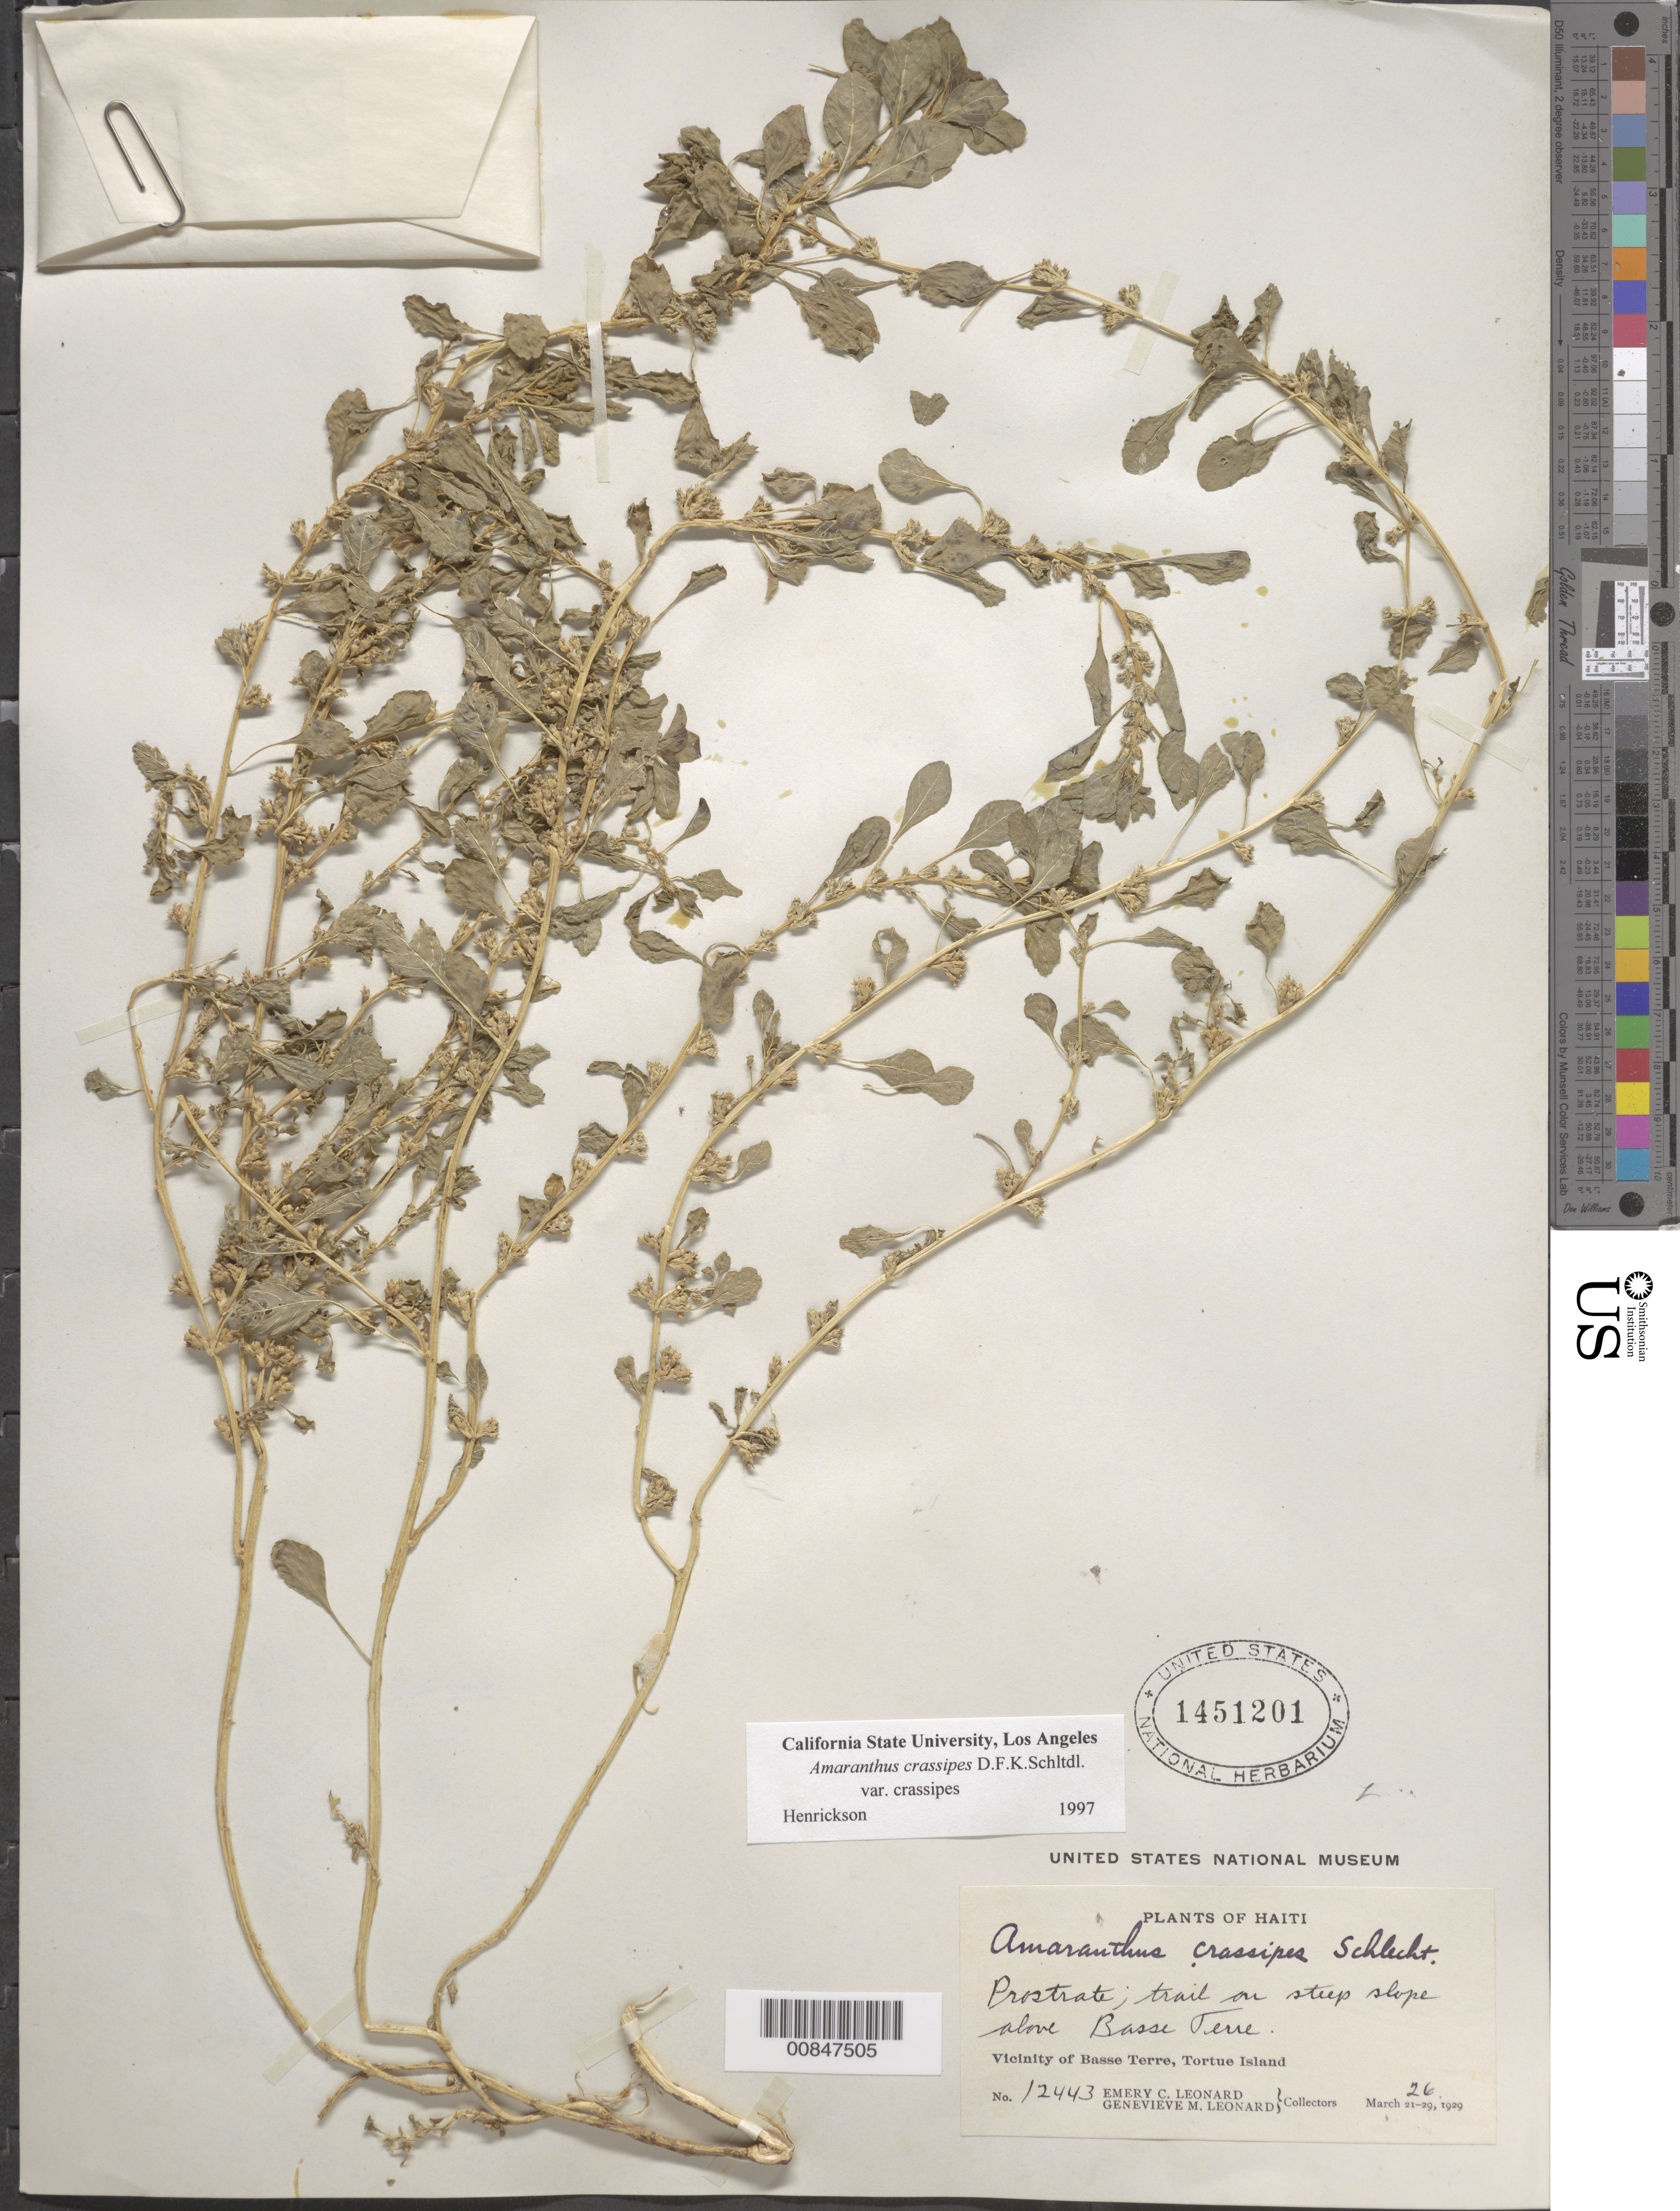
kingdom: Plantae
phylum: Tracheophyta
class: Magnoliopsida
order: Caryophyllales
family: Amaranthaceae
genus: Amaranthus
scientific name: Amaranthus crassipes var. crassipes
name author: Schltdl.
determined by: Henrickson, --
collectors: E. C. Leonard & G. M. Leonard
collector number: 12443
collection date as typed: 26 Mar 1929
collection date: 1929-03-26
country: Haiti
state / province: Nord-Óuest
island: Île de la Tortue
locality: Trail on steep slope above Basse Terre, Tortue Island.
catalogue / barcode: US 1451201